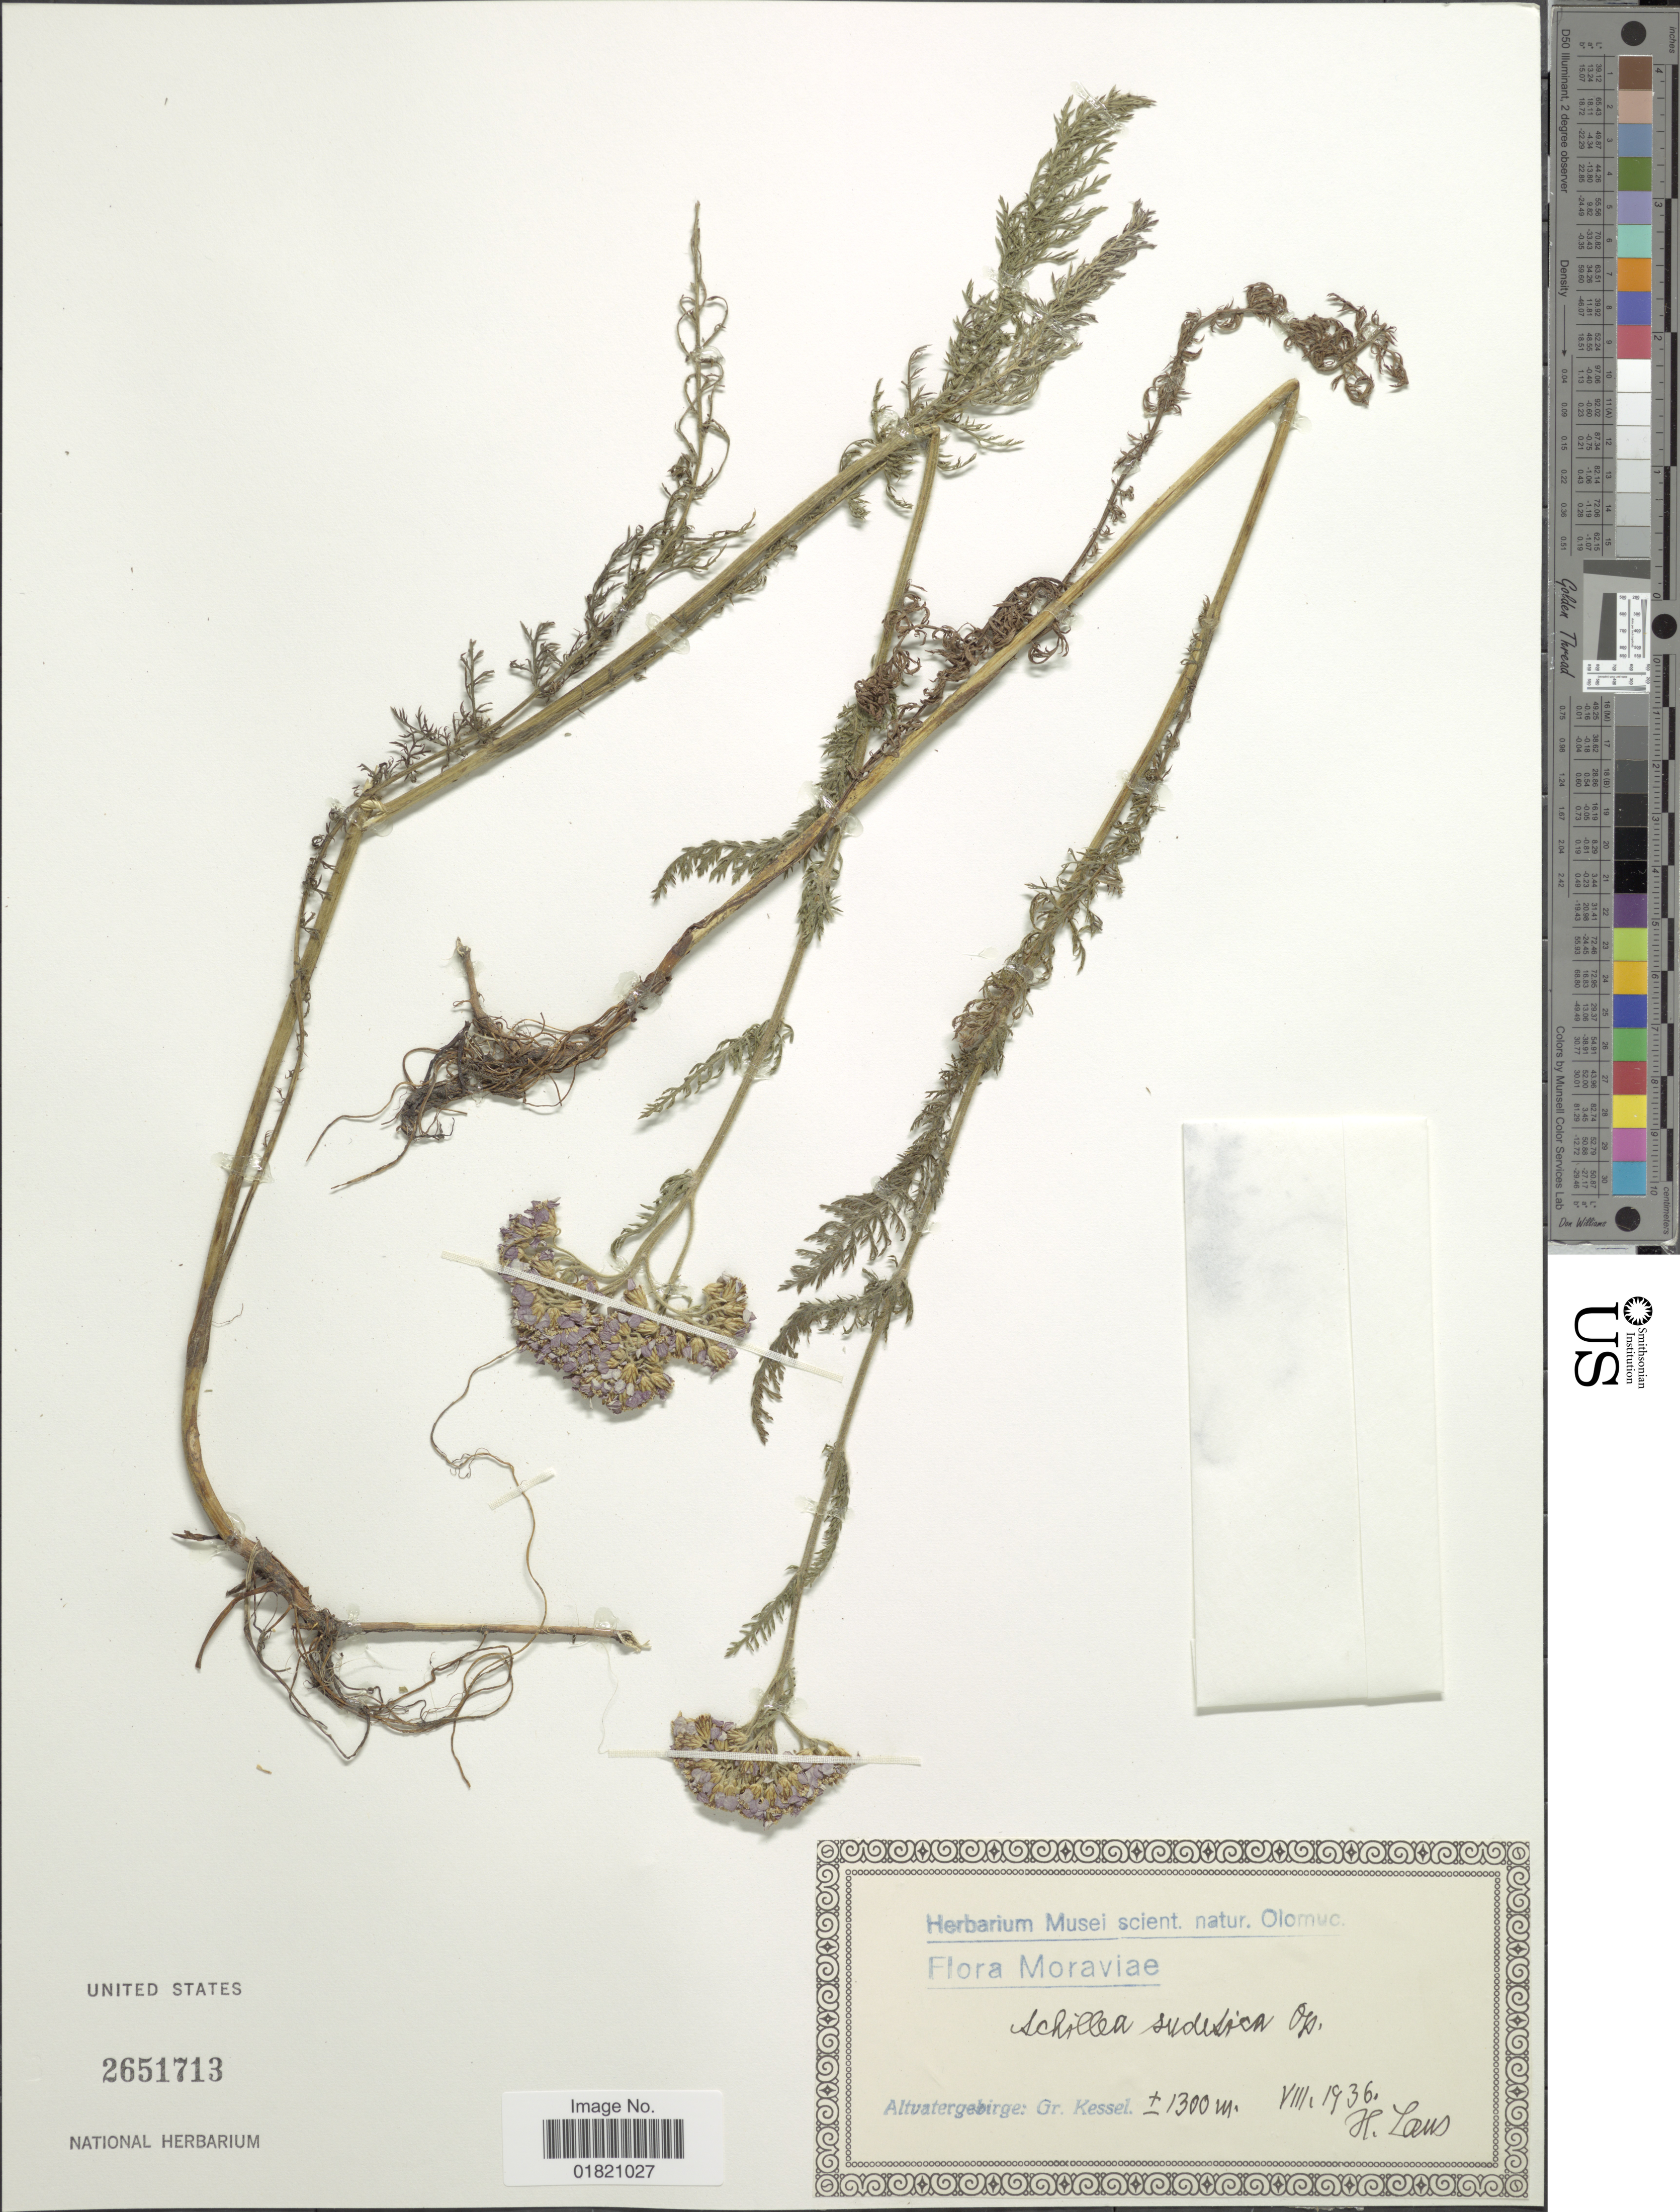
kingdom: Plantae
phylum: Tracheophyta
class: Magnoliopsida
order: Asterales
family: Asteraceae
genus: Achillea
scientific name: Achillea sudetica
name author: Opiz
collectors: H. Laus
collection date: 1936-08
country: Czechia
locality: Moraviae. Altvatergebirge: Gr. Kessel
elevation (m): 1300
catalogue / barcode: US 2651713